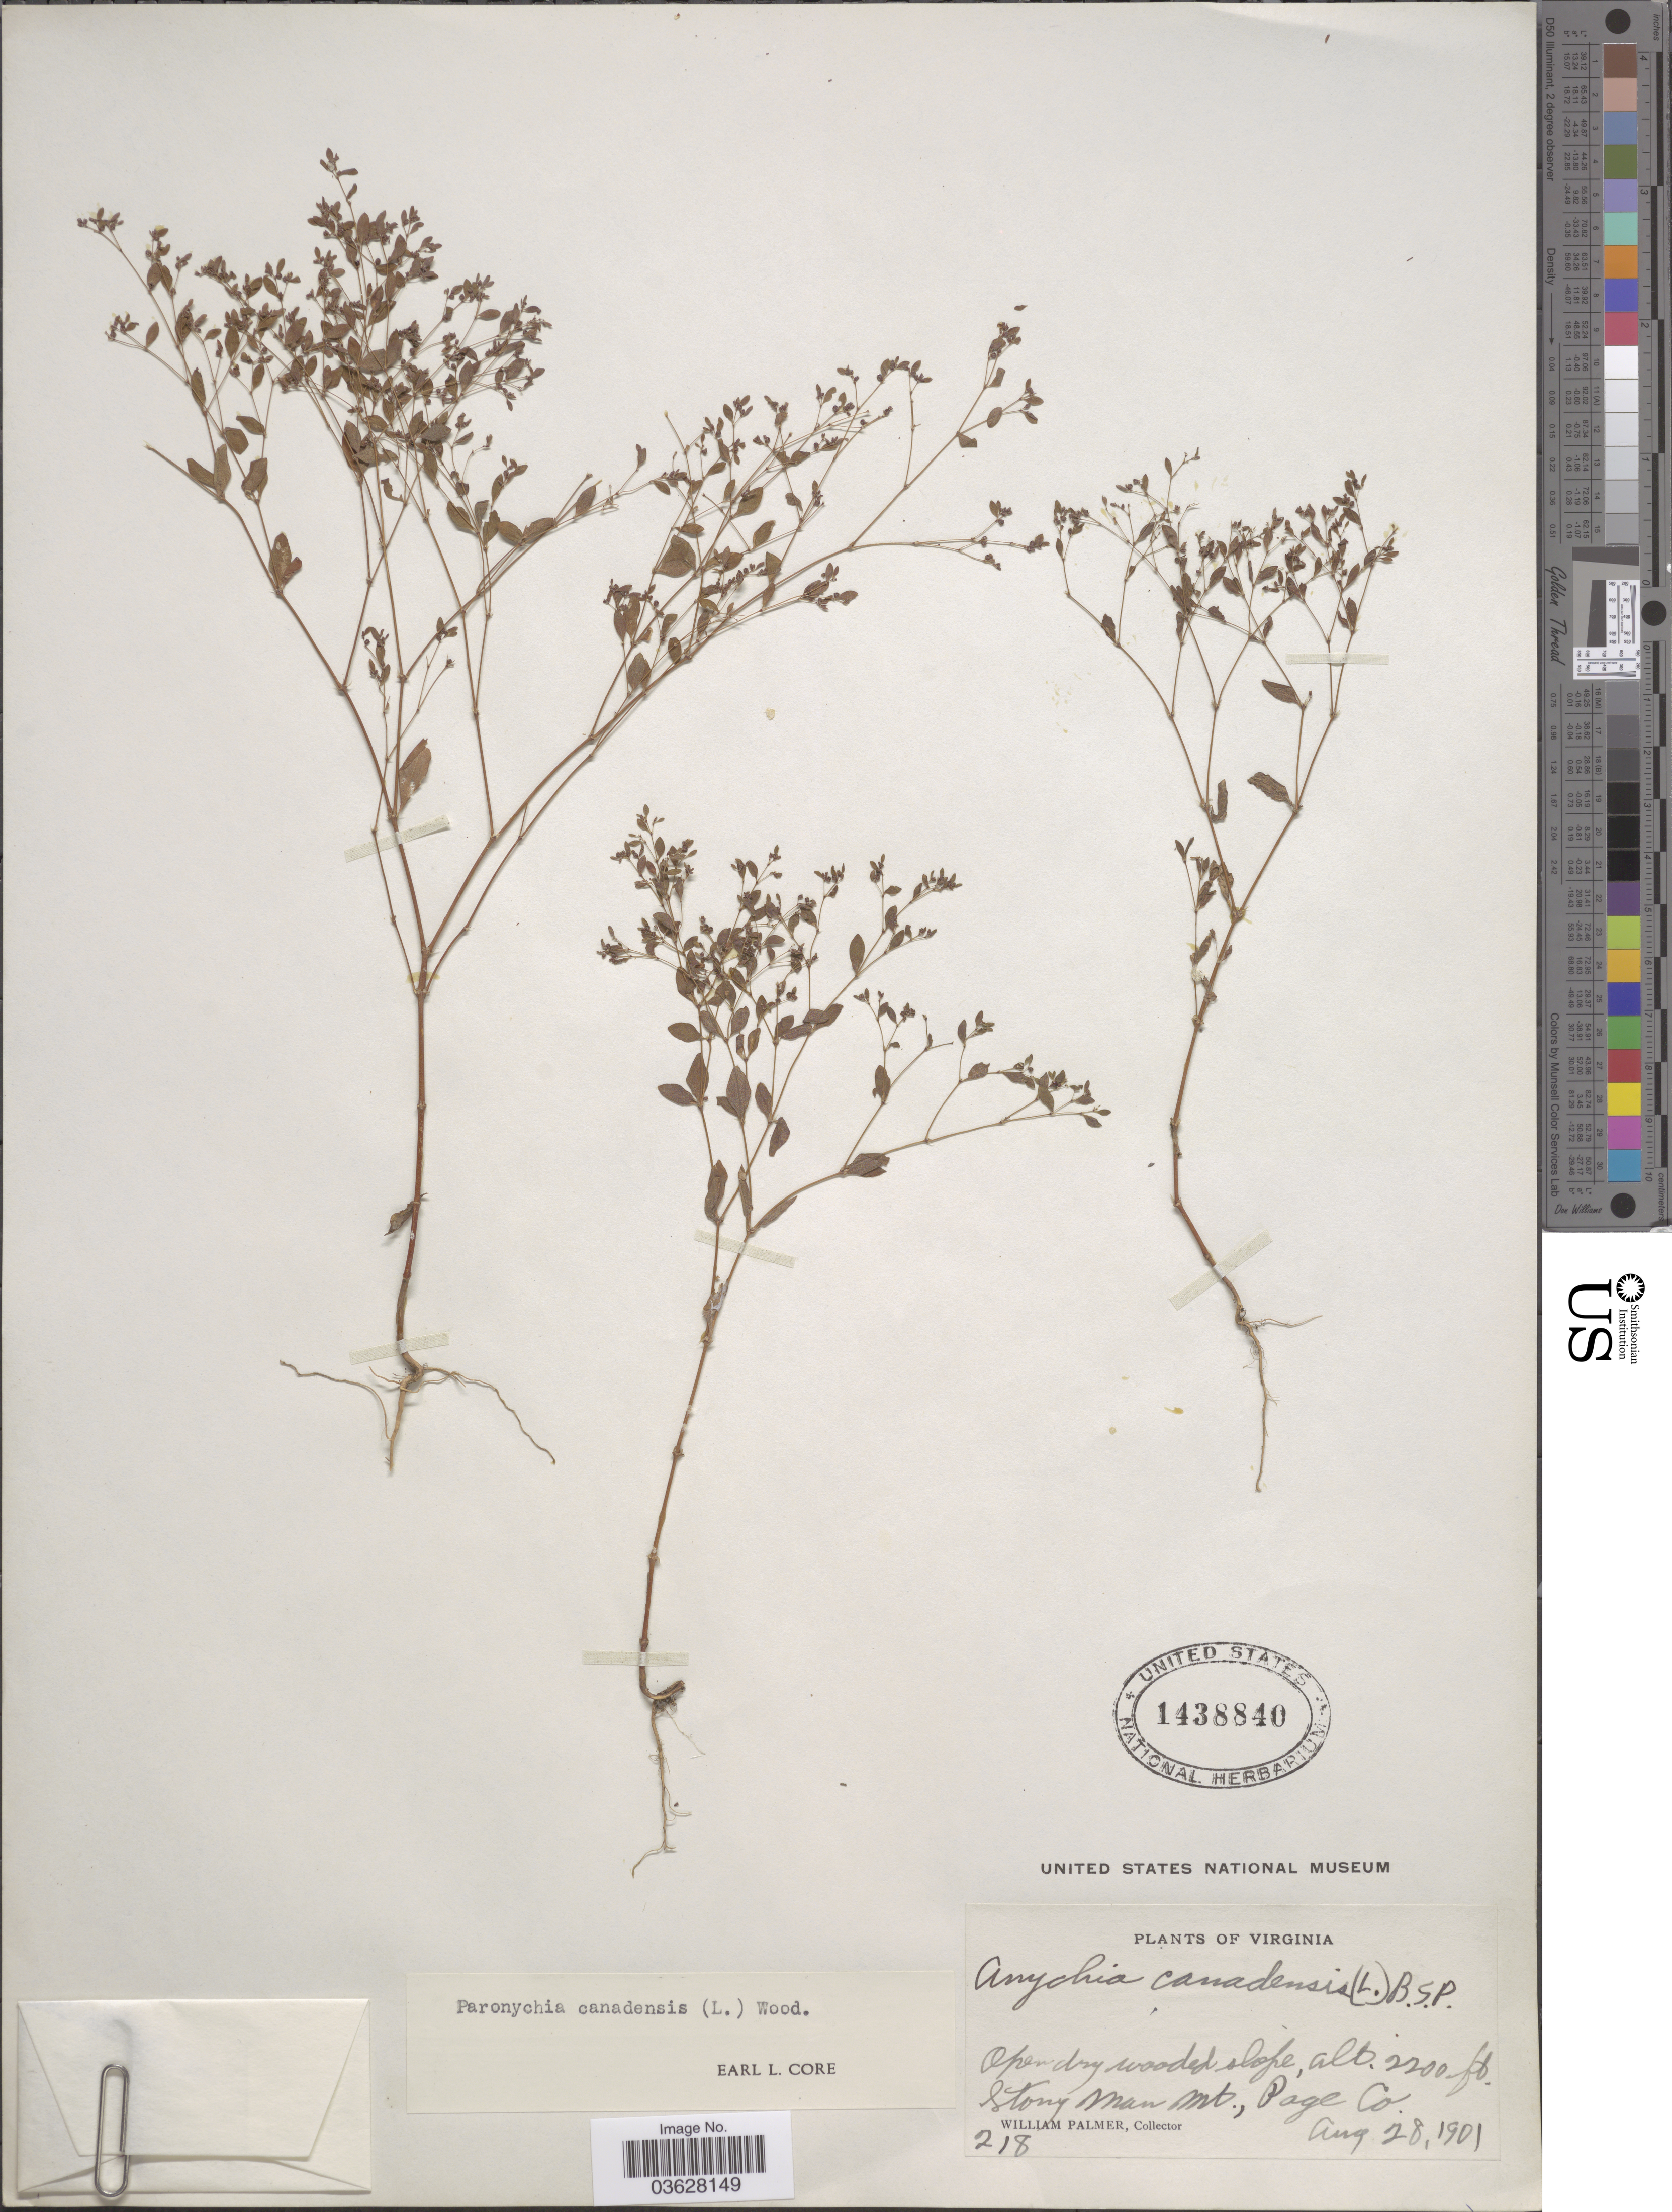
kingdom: Plantae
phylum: Tracheophyta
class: Magnoliopsida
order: Caryophyllales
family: Caryophyllaceae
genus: Paronychia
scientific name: Paronychia sp.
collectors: W. Palmer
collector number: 218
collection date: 1901-08-28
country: United States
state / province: Virginia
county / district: Page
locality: Open dry wooded slope, Stony Man Mt., Page Co.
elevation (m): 671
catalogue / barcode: US 1438840